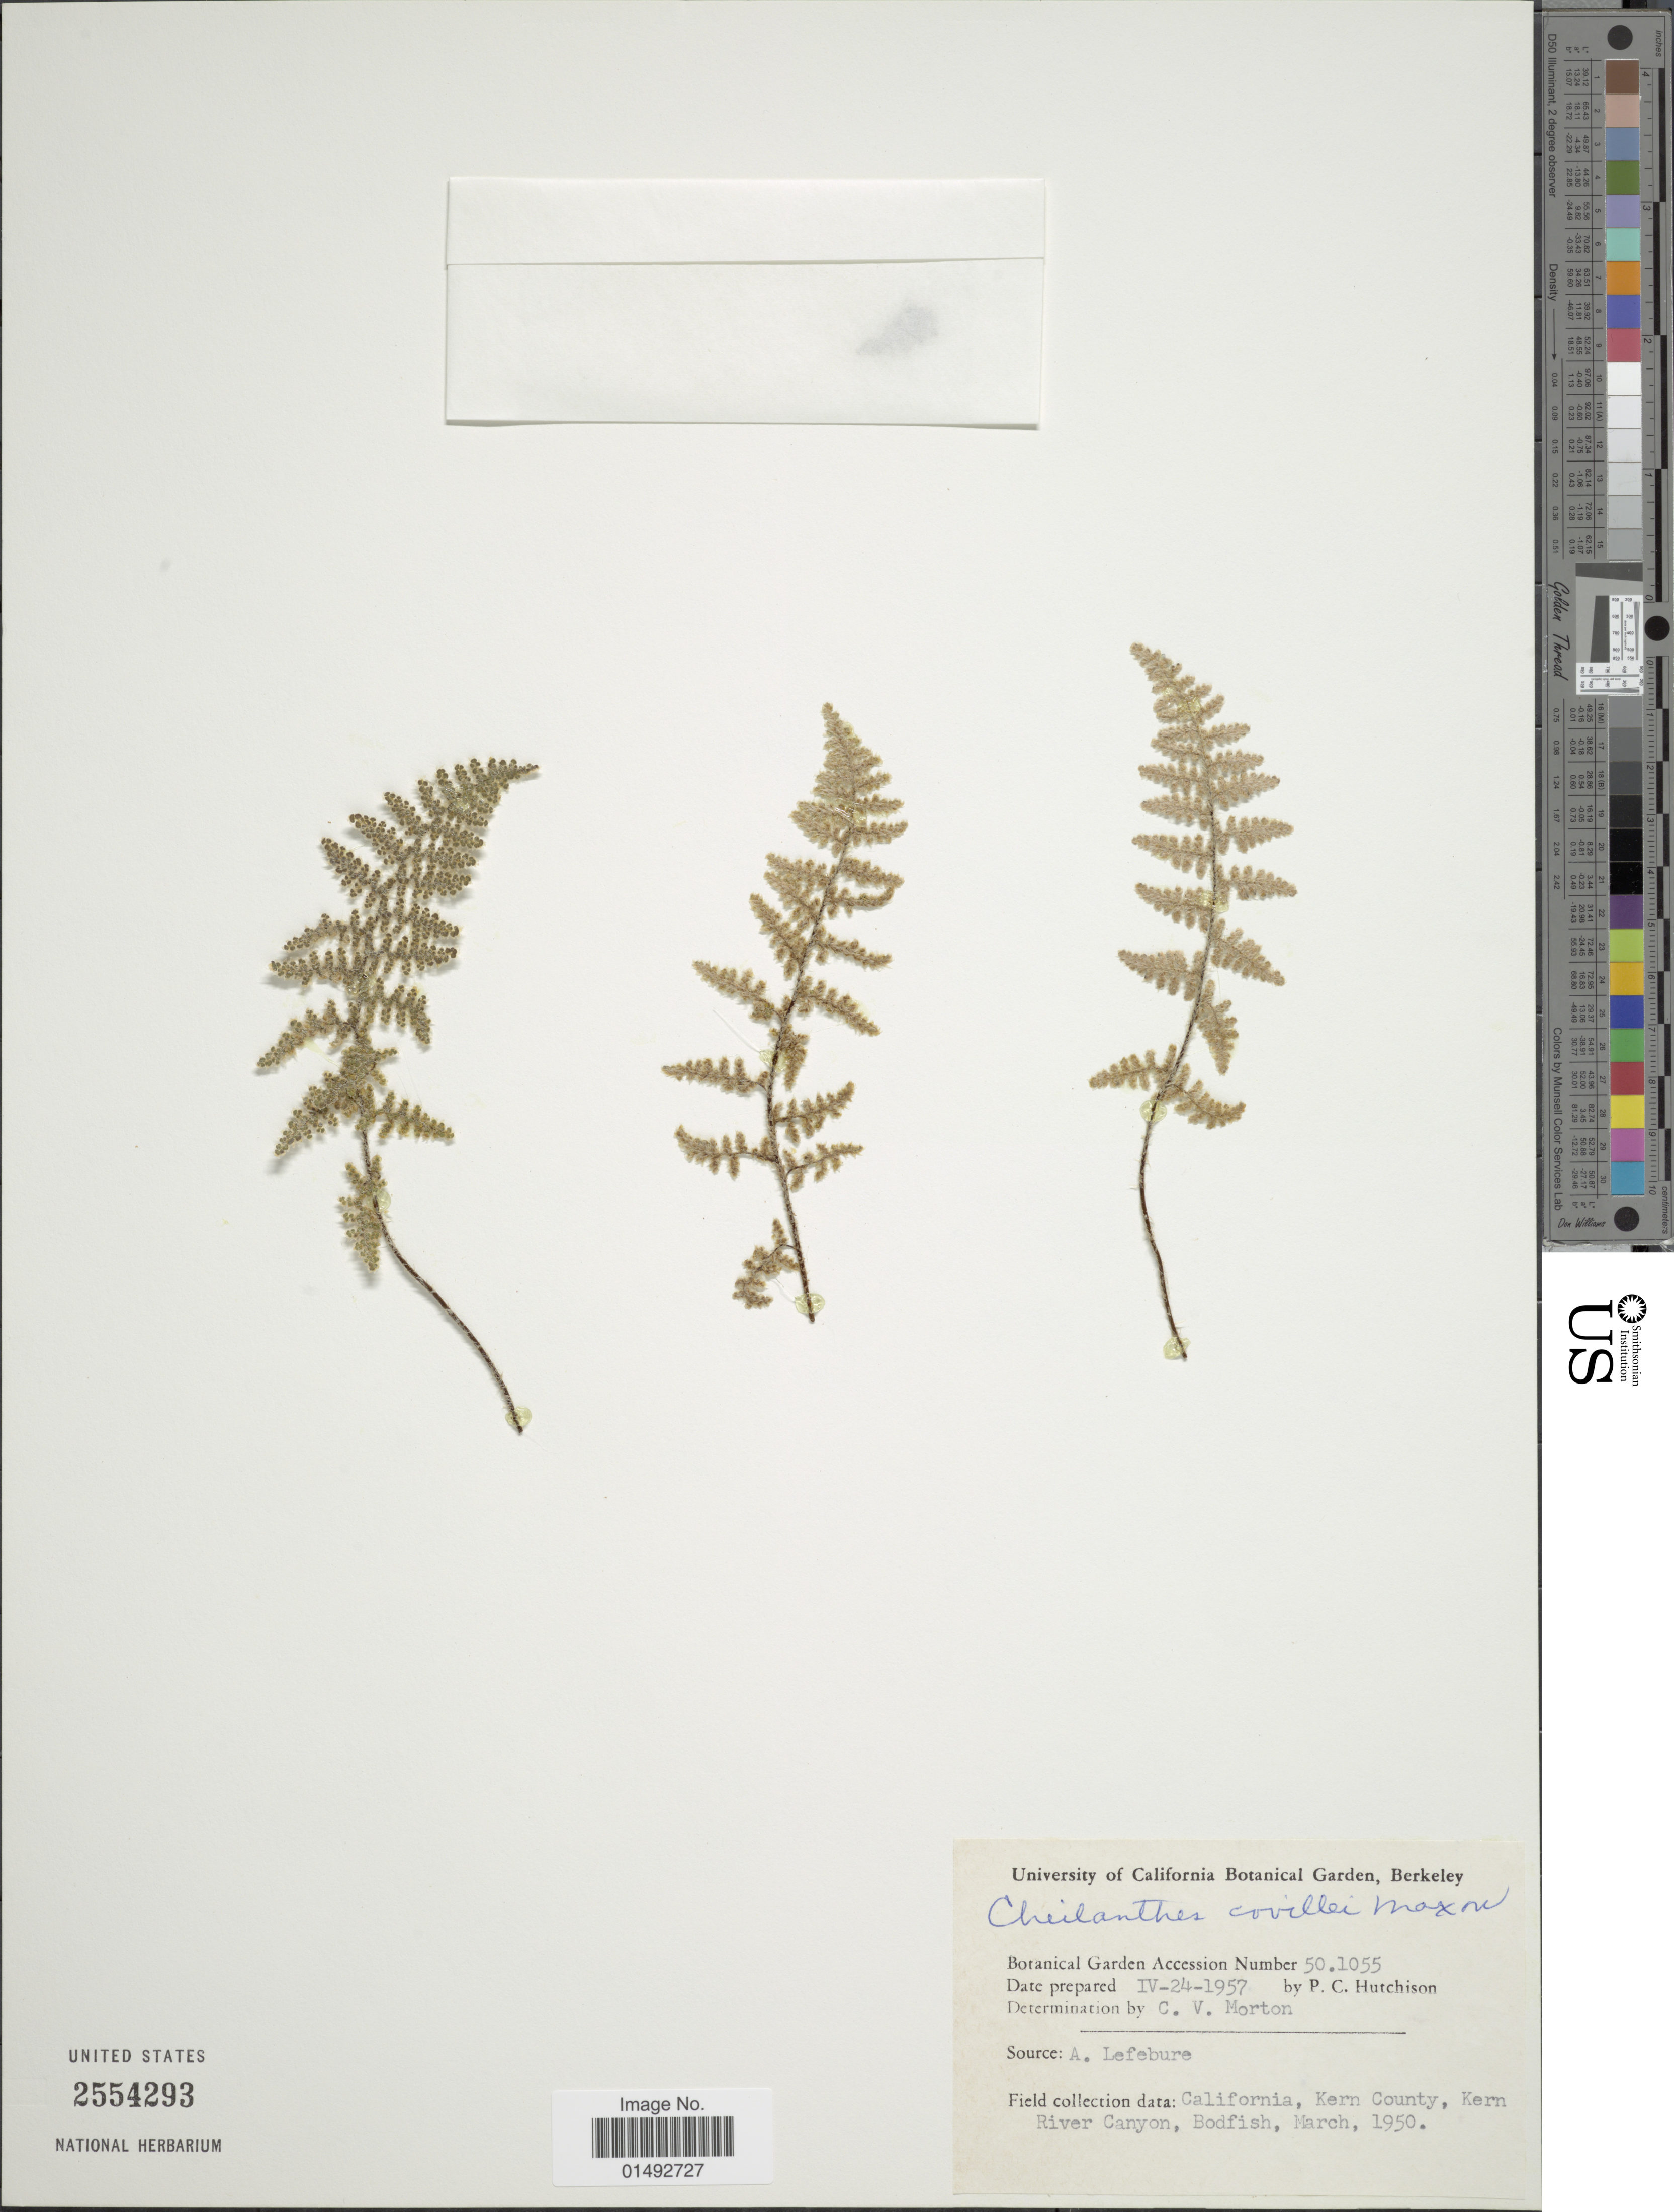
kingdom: Plantae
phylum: Tracheophyta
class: Polypodiopsida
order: Polypodiales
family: Pteridaceae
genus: Myriopteris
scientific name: Myriopteris covillei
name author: (Maxon) Á. Löve & D. Löve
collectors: P. C. Hutchison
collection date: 1957-04-24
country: United States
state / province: California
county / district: Alameda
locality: University Botanical Garden, Berkeley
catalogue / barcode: US 2554293